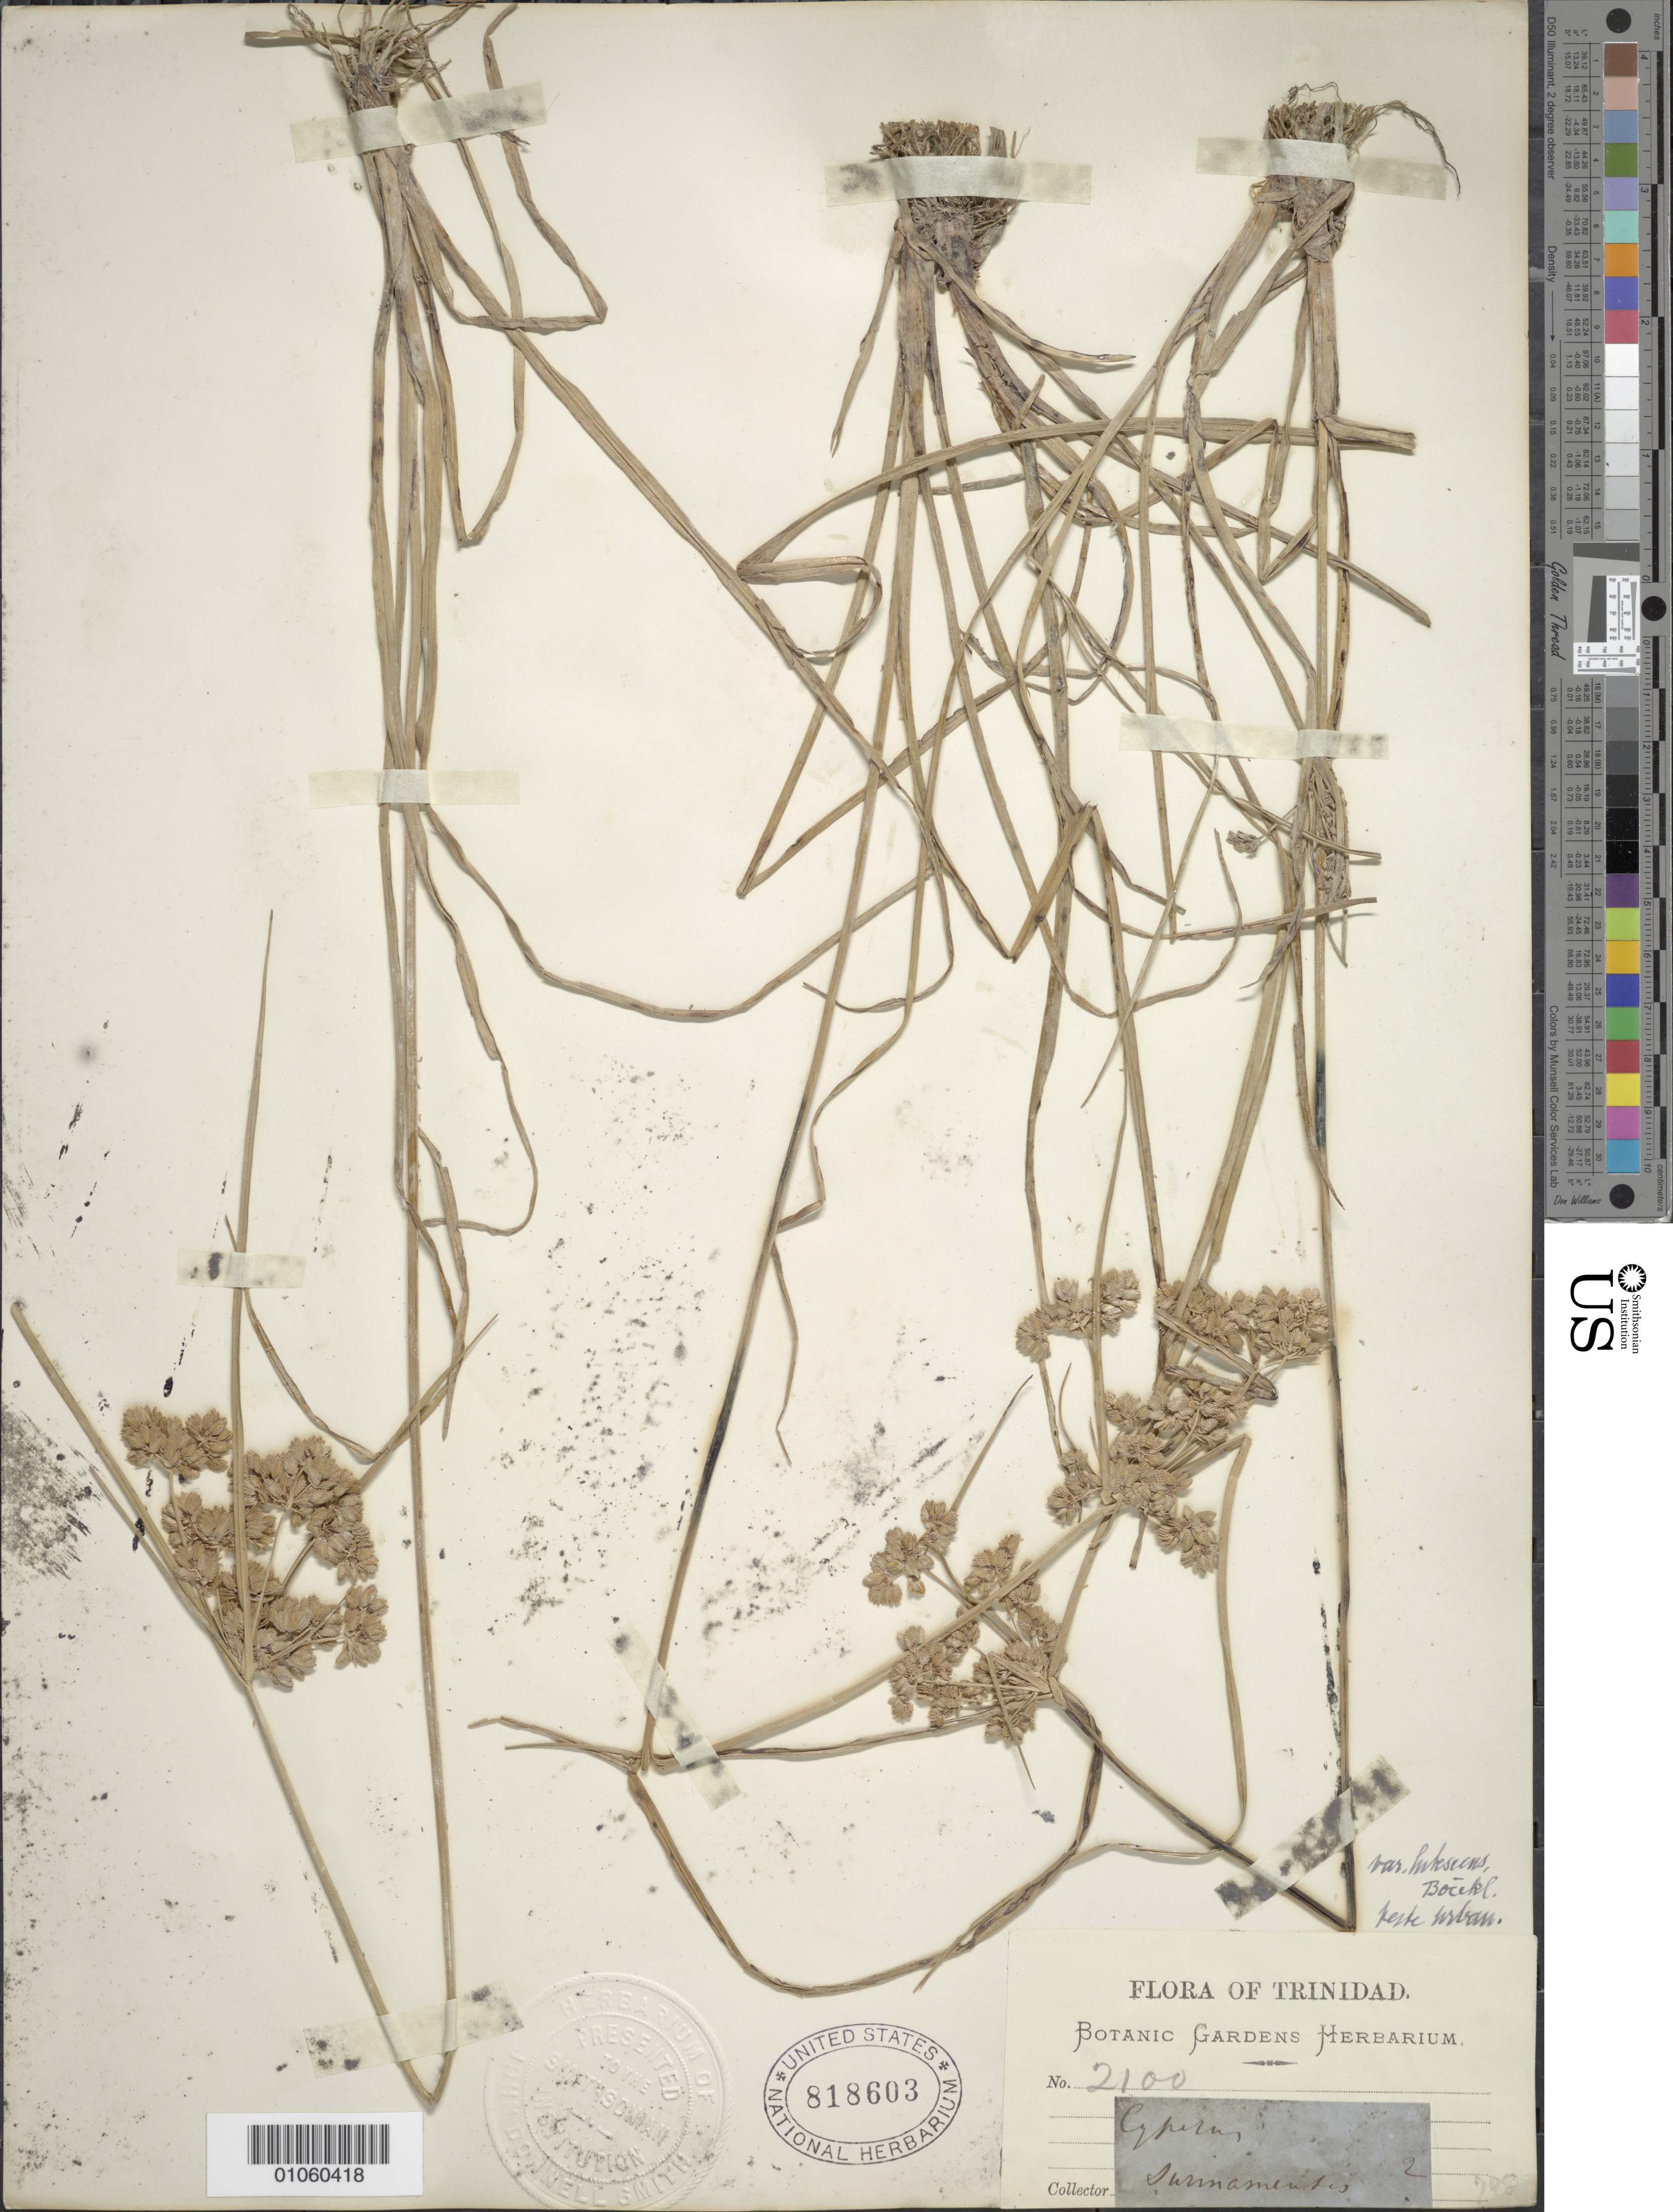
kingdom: Plantae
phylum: Tracheophyta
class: Liliopsida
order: Poales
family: Cyperaceae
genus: Cyperus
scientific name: Cyperus surinamensis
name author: Rottb.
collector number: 2100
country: Trinidad and Tobago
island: Trinidad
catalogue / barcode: US 818603